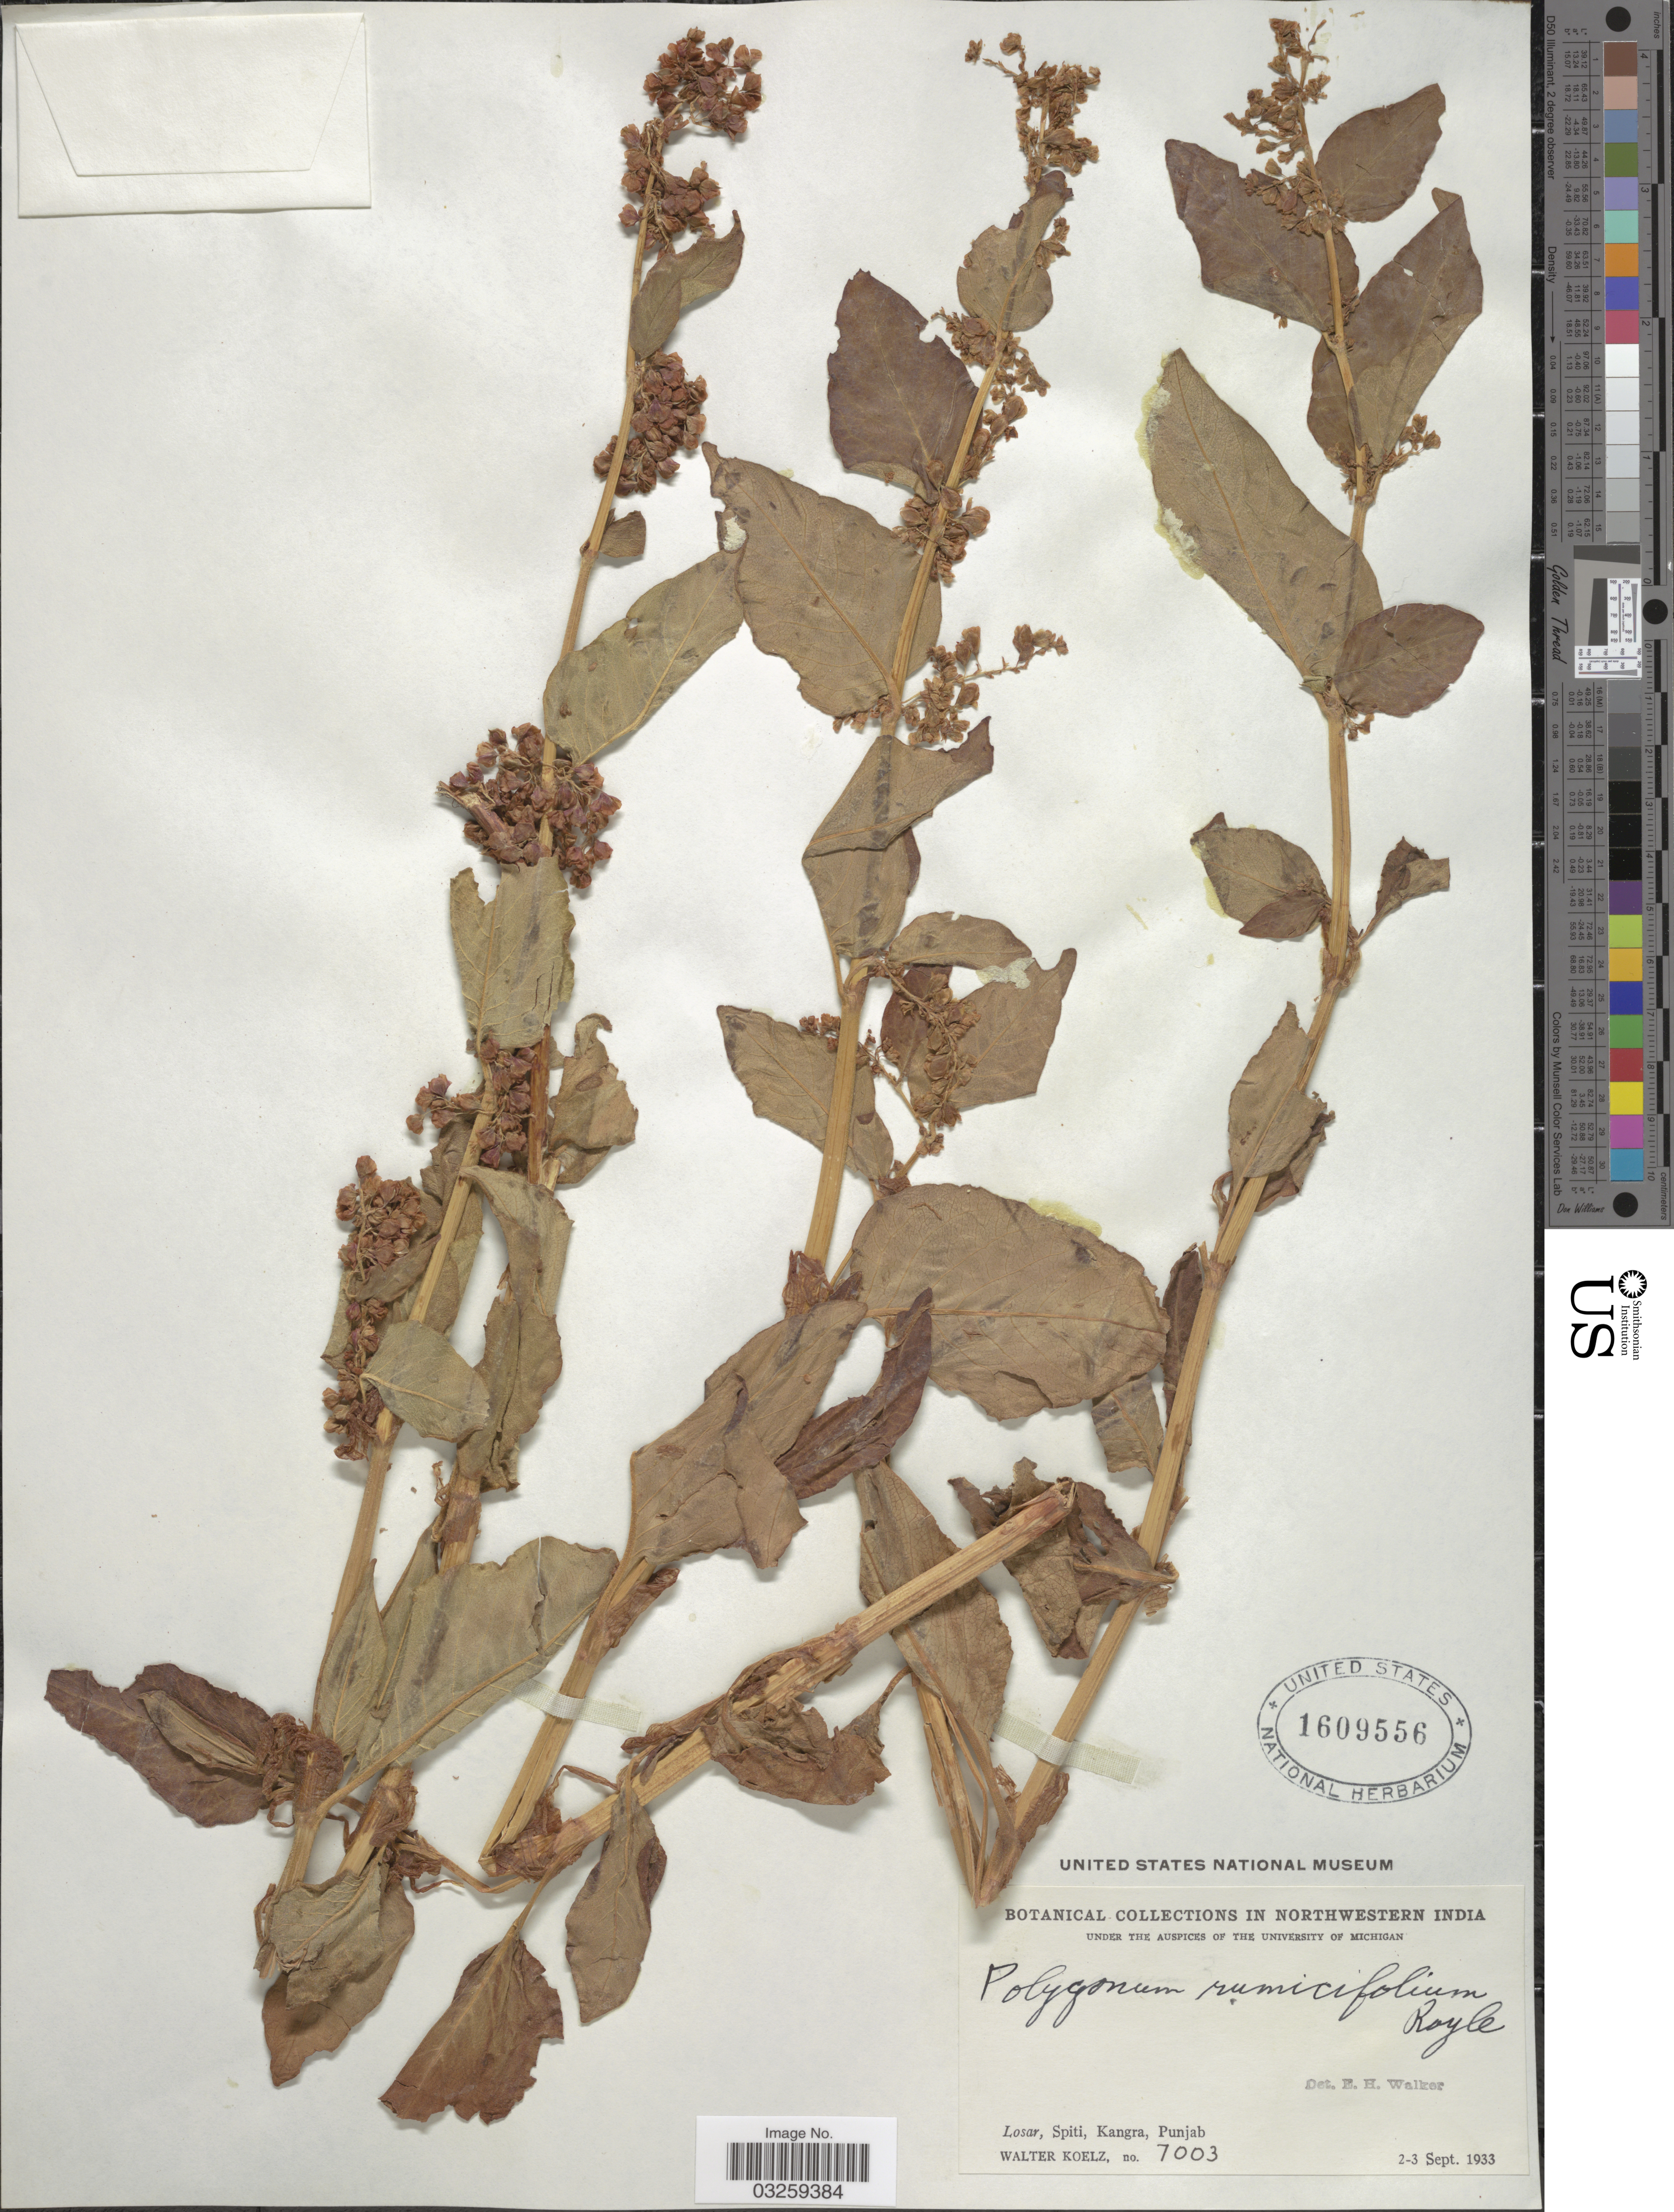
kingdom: Plantae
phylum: Tracheophyta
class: Magnoliopsida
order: Caryophyllales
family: Polygonaceae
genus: Koenigia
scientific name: Koenigia rumicifolia var. rumicifolia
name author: (Royle ex Bab.) T.M. Schust. & Reveal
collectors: W. N. Koelz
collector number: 7003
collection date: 1933-09-02/1933-09-03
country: India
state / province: Punjab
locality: Northwestern India. Losar, Spiti, Kangra.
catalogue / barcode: US 1609556